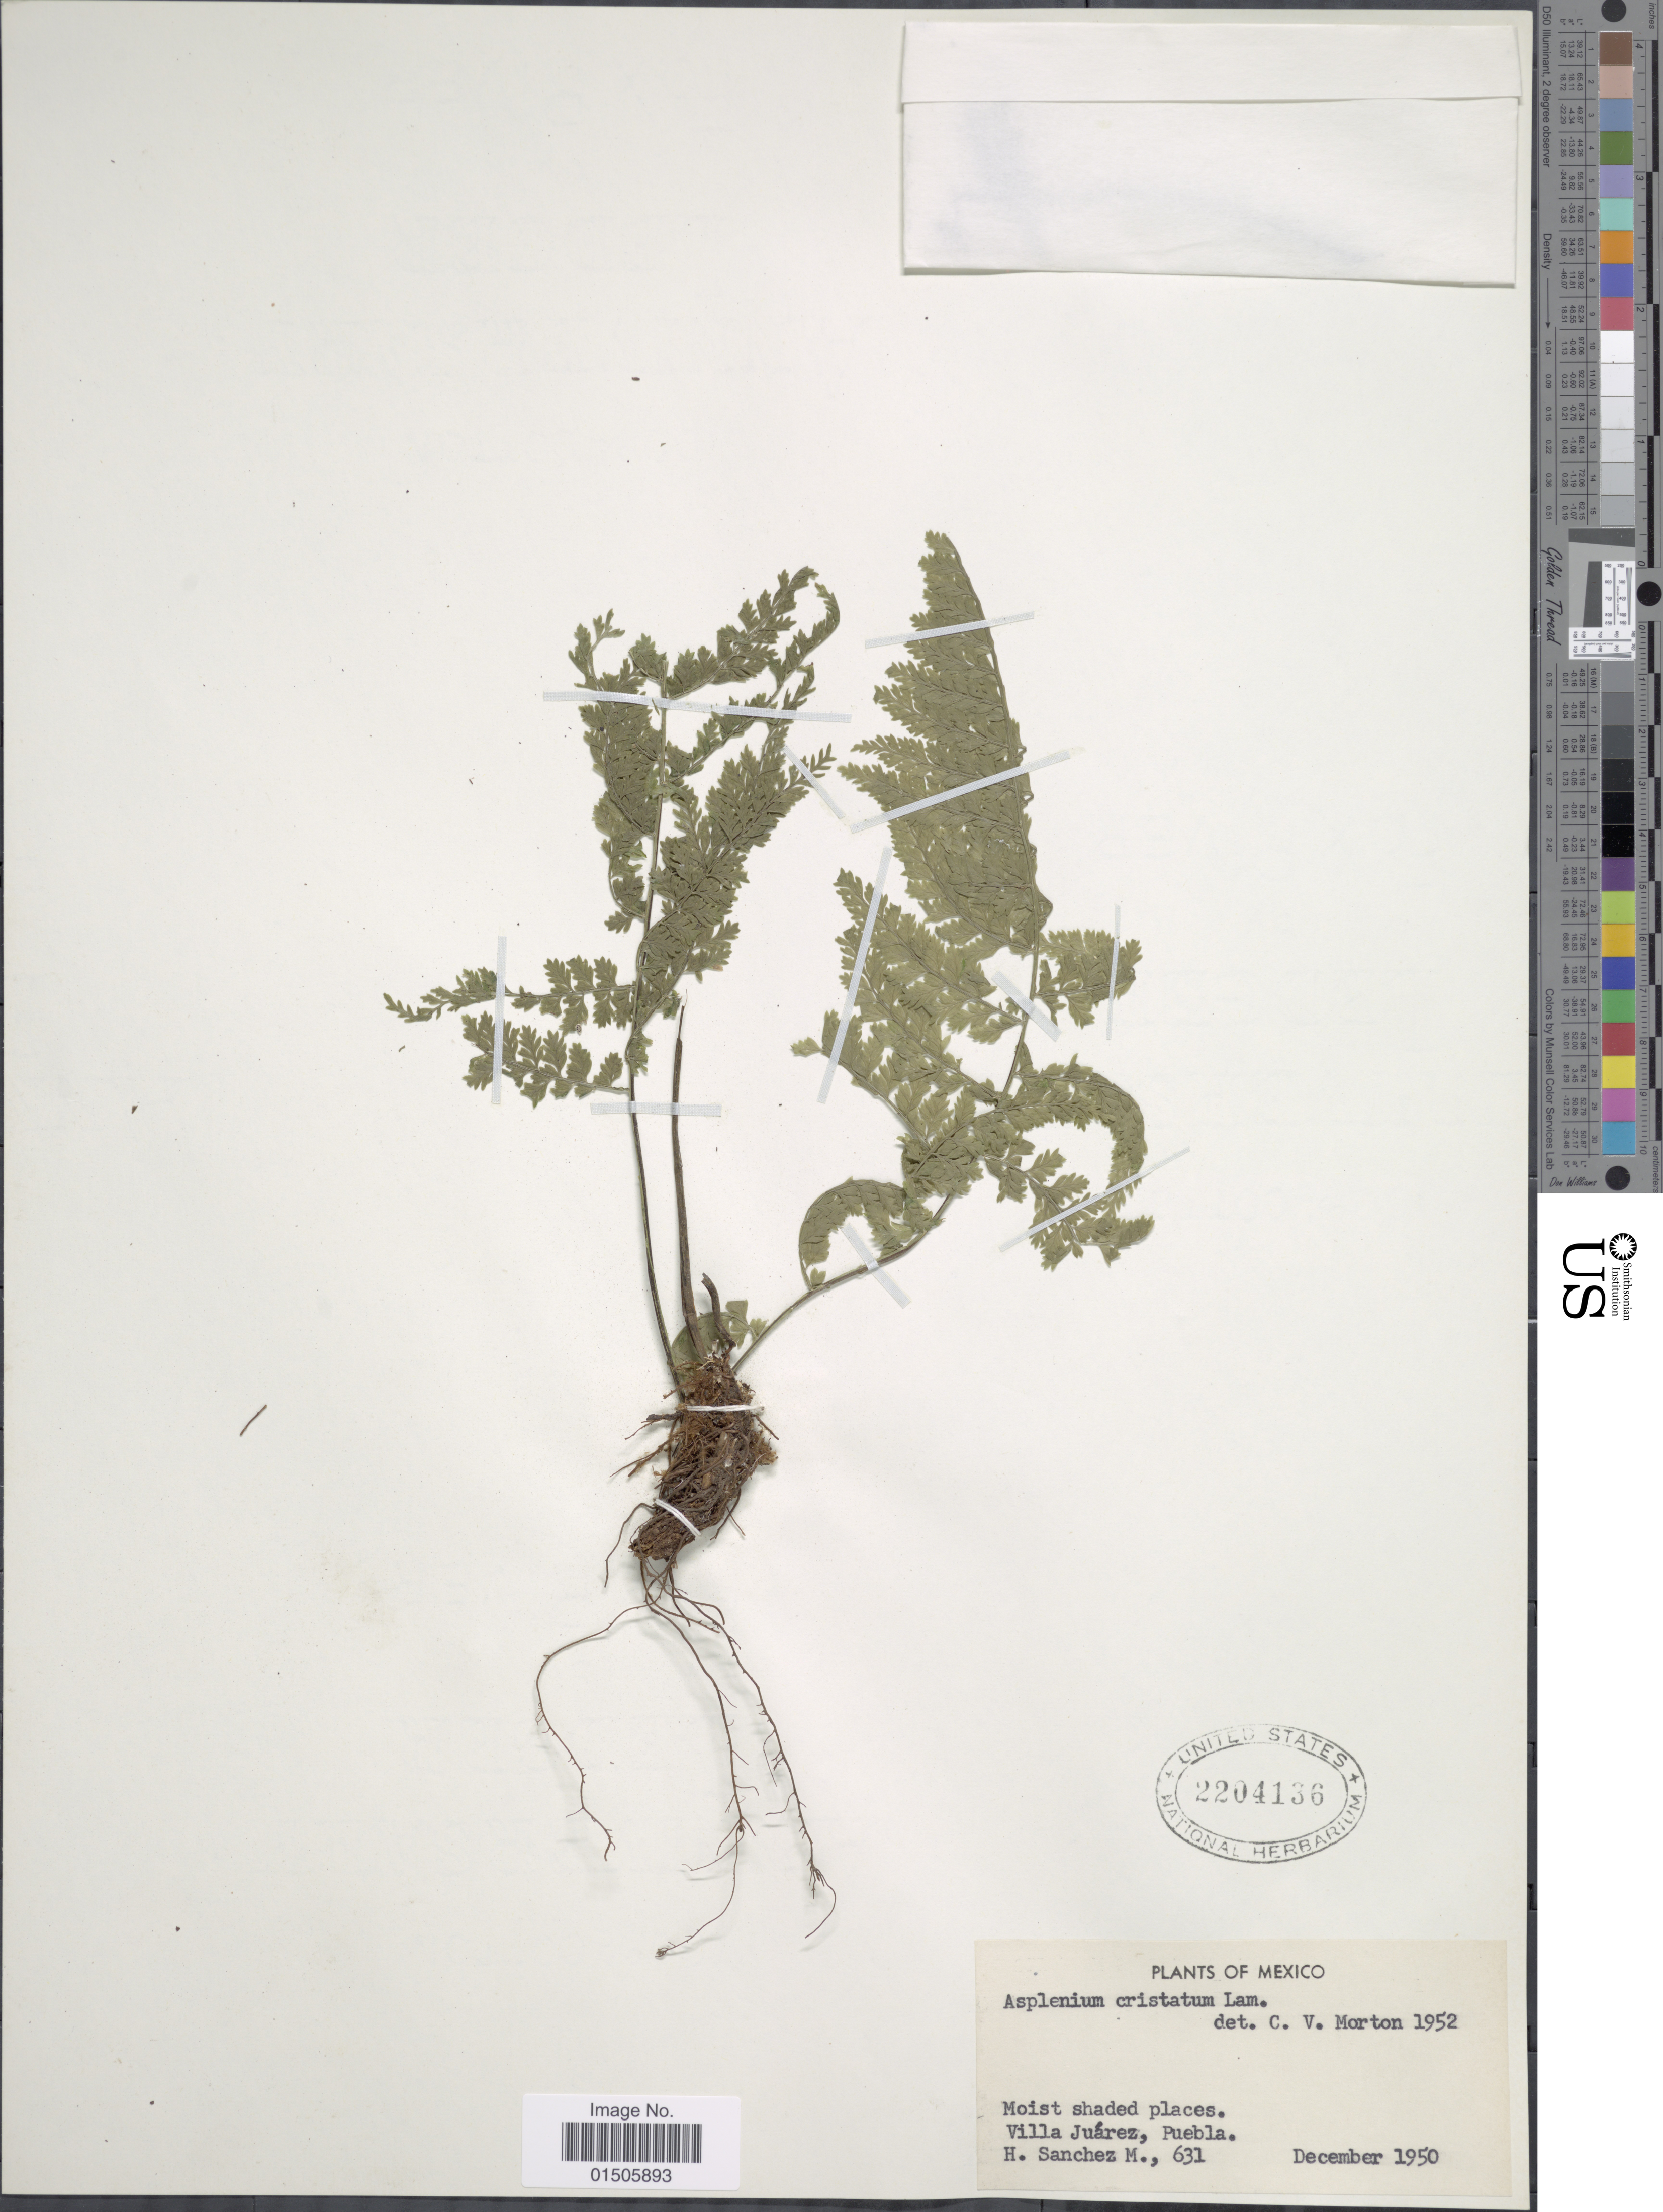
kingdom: Plantae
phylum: Tracheophyta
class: Polypodiopsida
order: Polypodiales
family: Aspleniaceae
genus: Asplenium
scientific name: Asplenium cristatum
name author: Lam.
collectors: H. Sánchez-Mejorada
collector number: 631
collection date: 1950-12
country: Mexico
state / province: Puebla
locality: Villa Juarez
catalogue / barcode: US 2204136